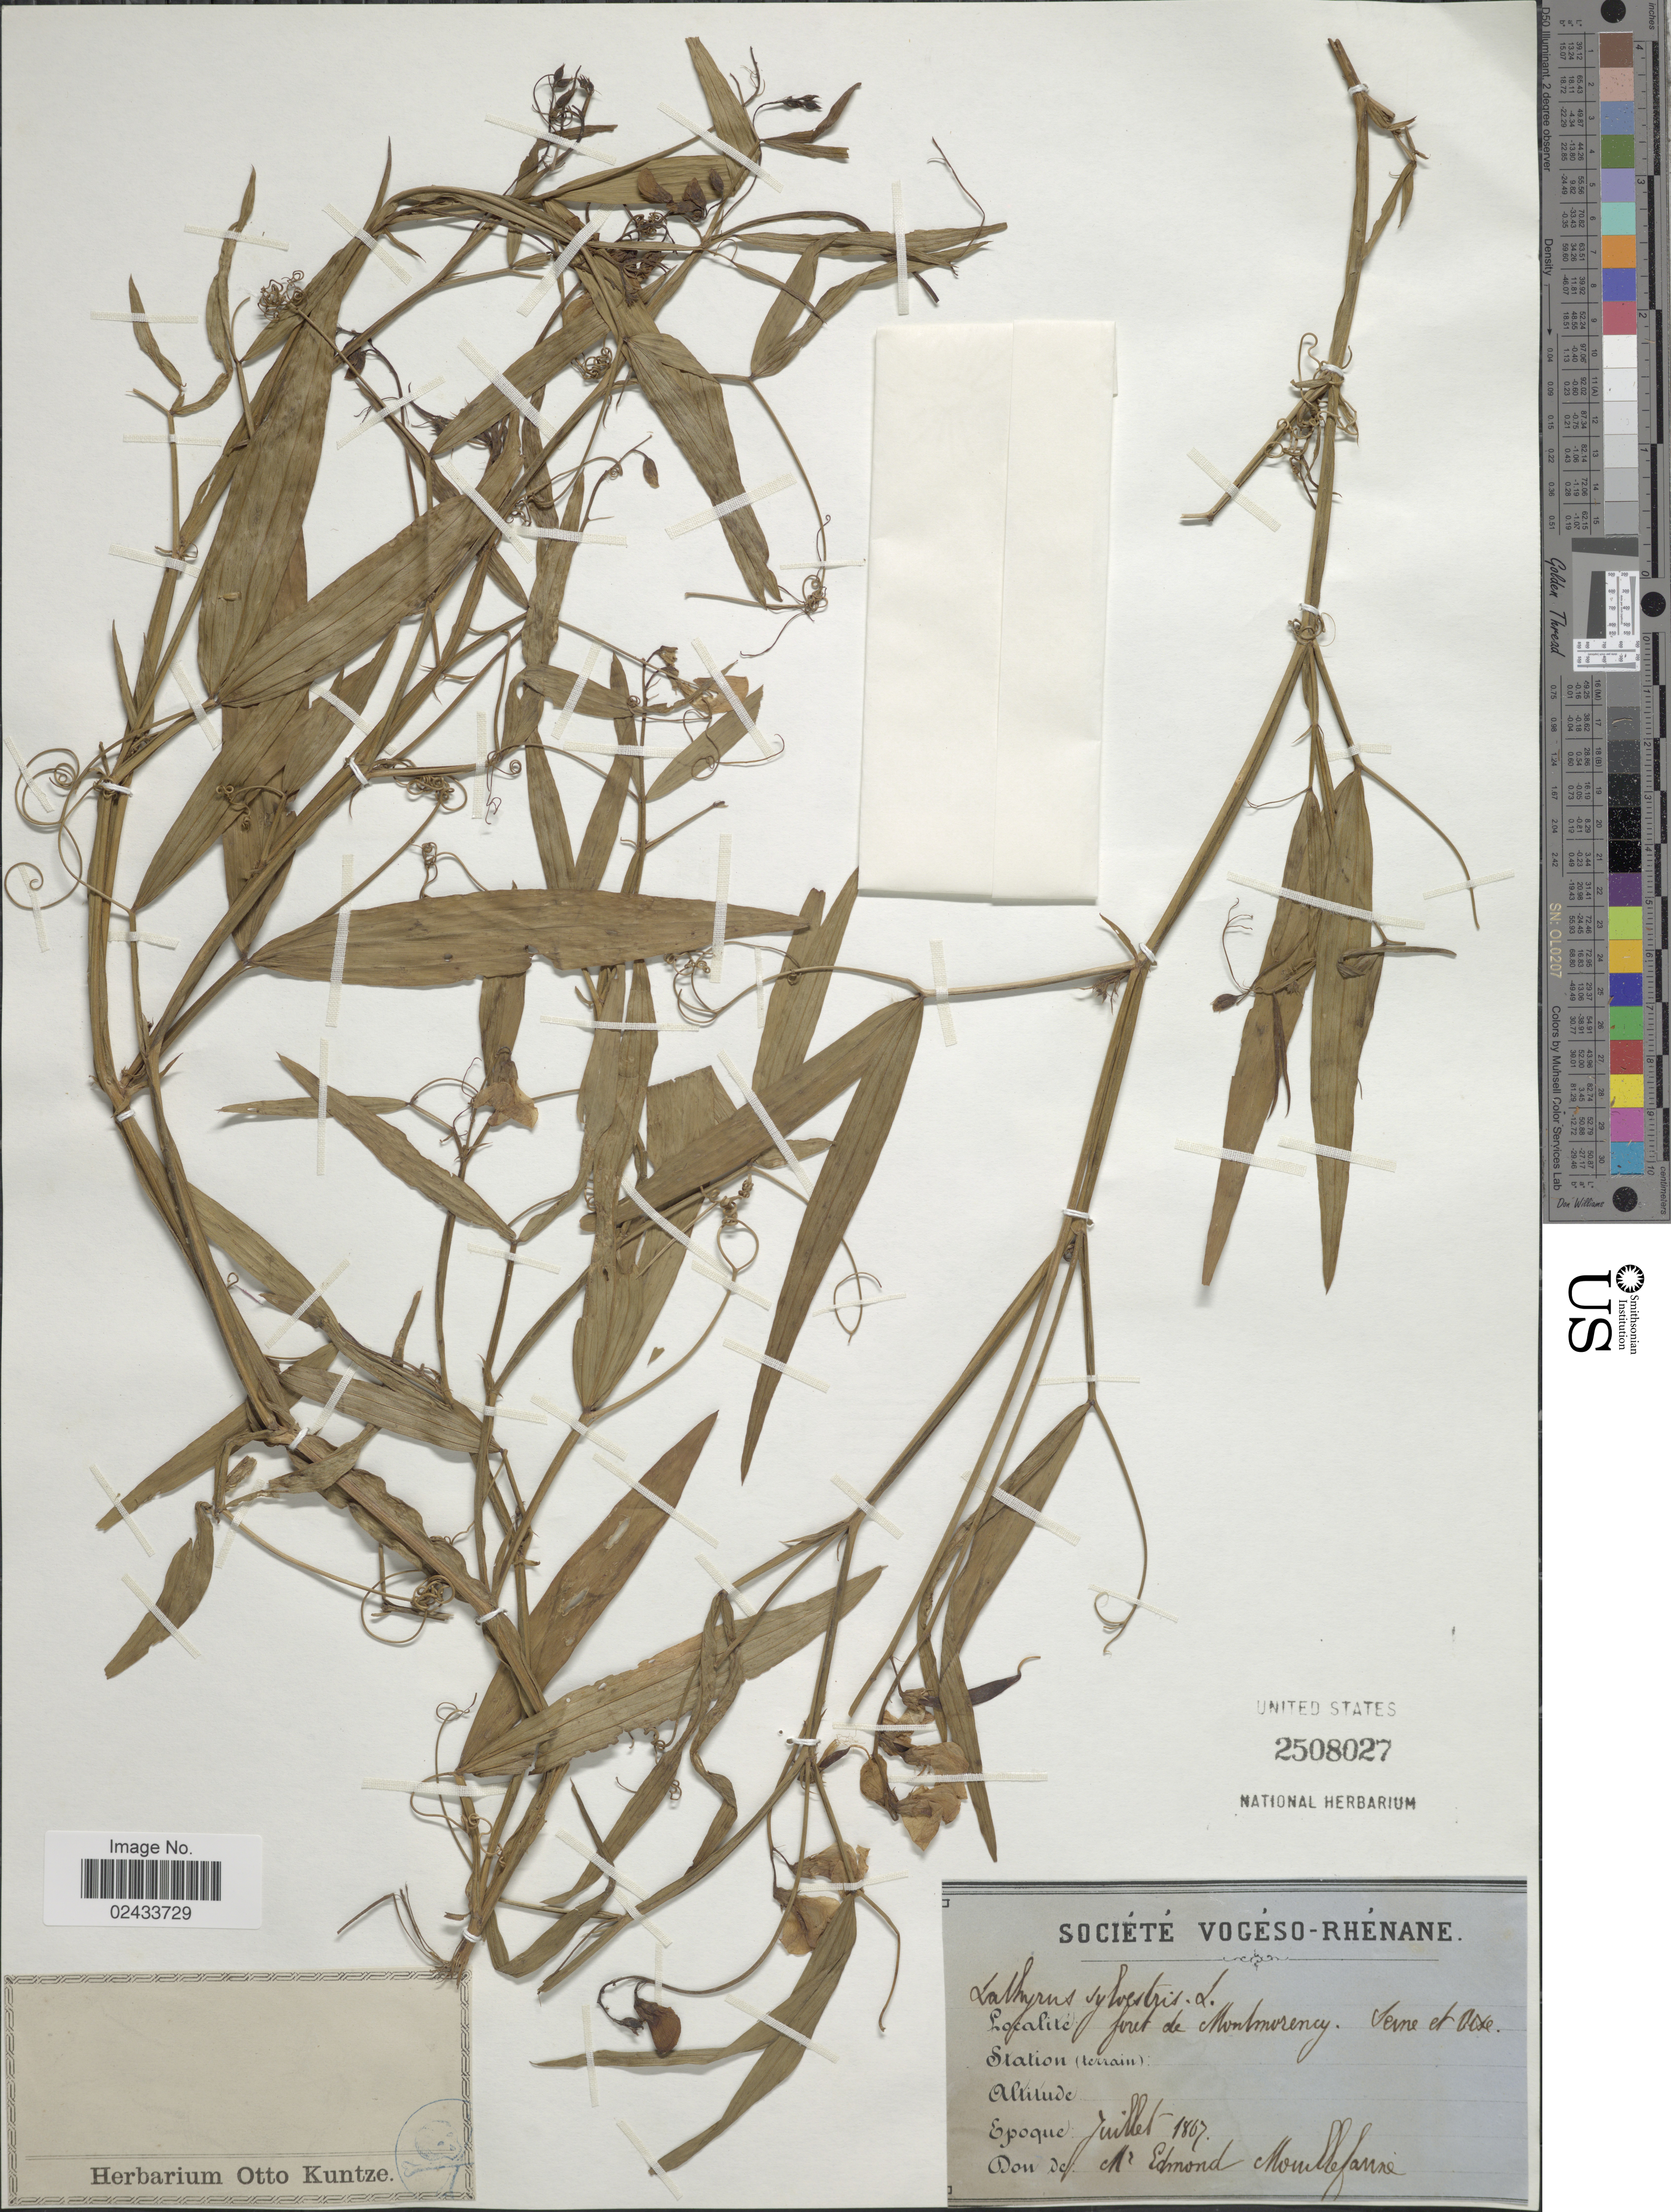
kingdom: Plantae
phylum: Tracheophyta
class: Magnoliopsida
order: Fabales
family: Fabaceae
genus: Lathyrus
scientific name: Lathyrus sylvestris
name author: L.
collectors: E. Mouillefarine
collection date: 1867-07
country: France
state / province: Île-de-France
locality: Forêt de Montmorency, Seine et Oise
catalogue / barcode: US 2508027